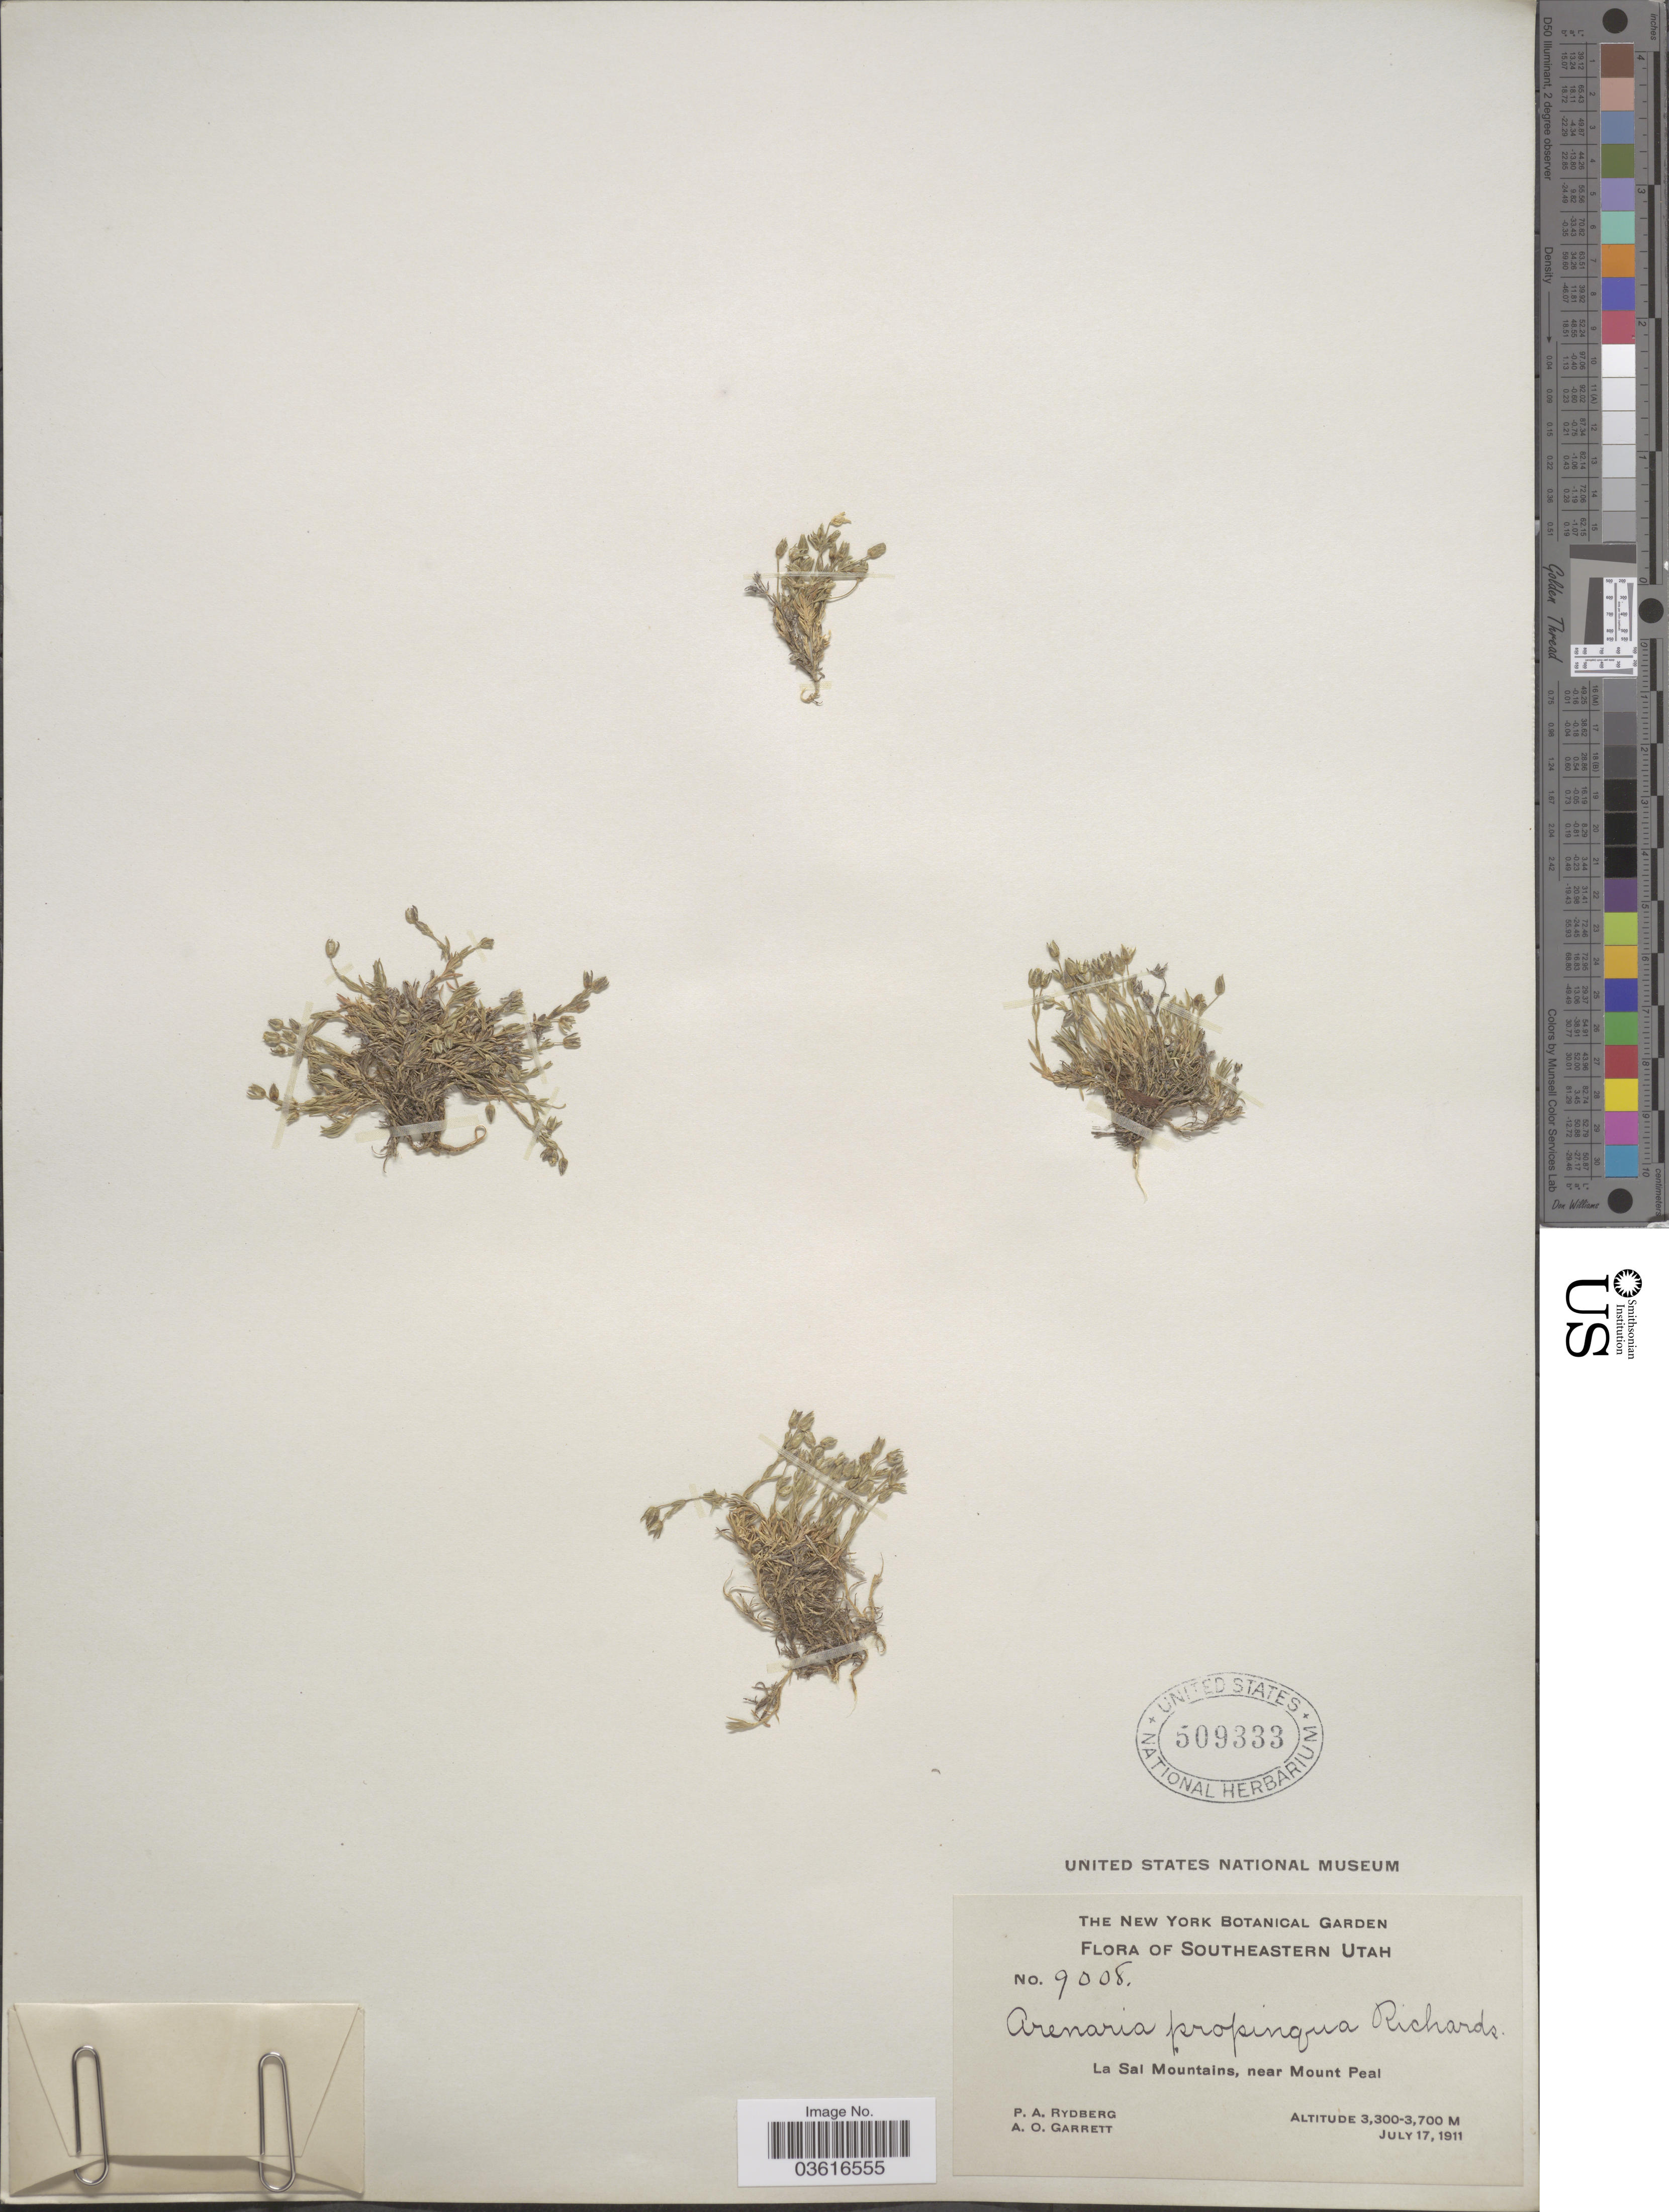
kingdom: Plantae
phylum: Tracheophyta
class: Magnoliopsida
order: Caryophyllales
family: Caryophyllaceae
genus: Minuartia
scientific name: Minuartia propinqua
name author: (Richardson) House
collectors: P. A. Rydberg & A. O. Garrett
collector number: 9008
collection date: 1911-07-17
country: United States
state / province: Utah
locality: Southeastern Utah. La Sal Mountains, near Mount Peal.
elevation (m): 3300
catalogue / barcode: US 509333